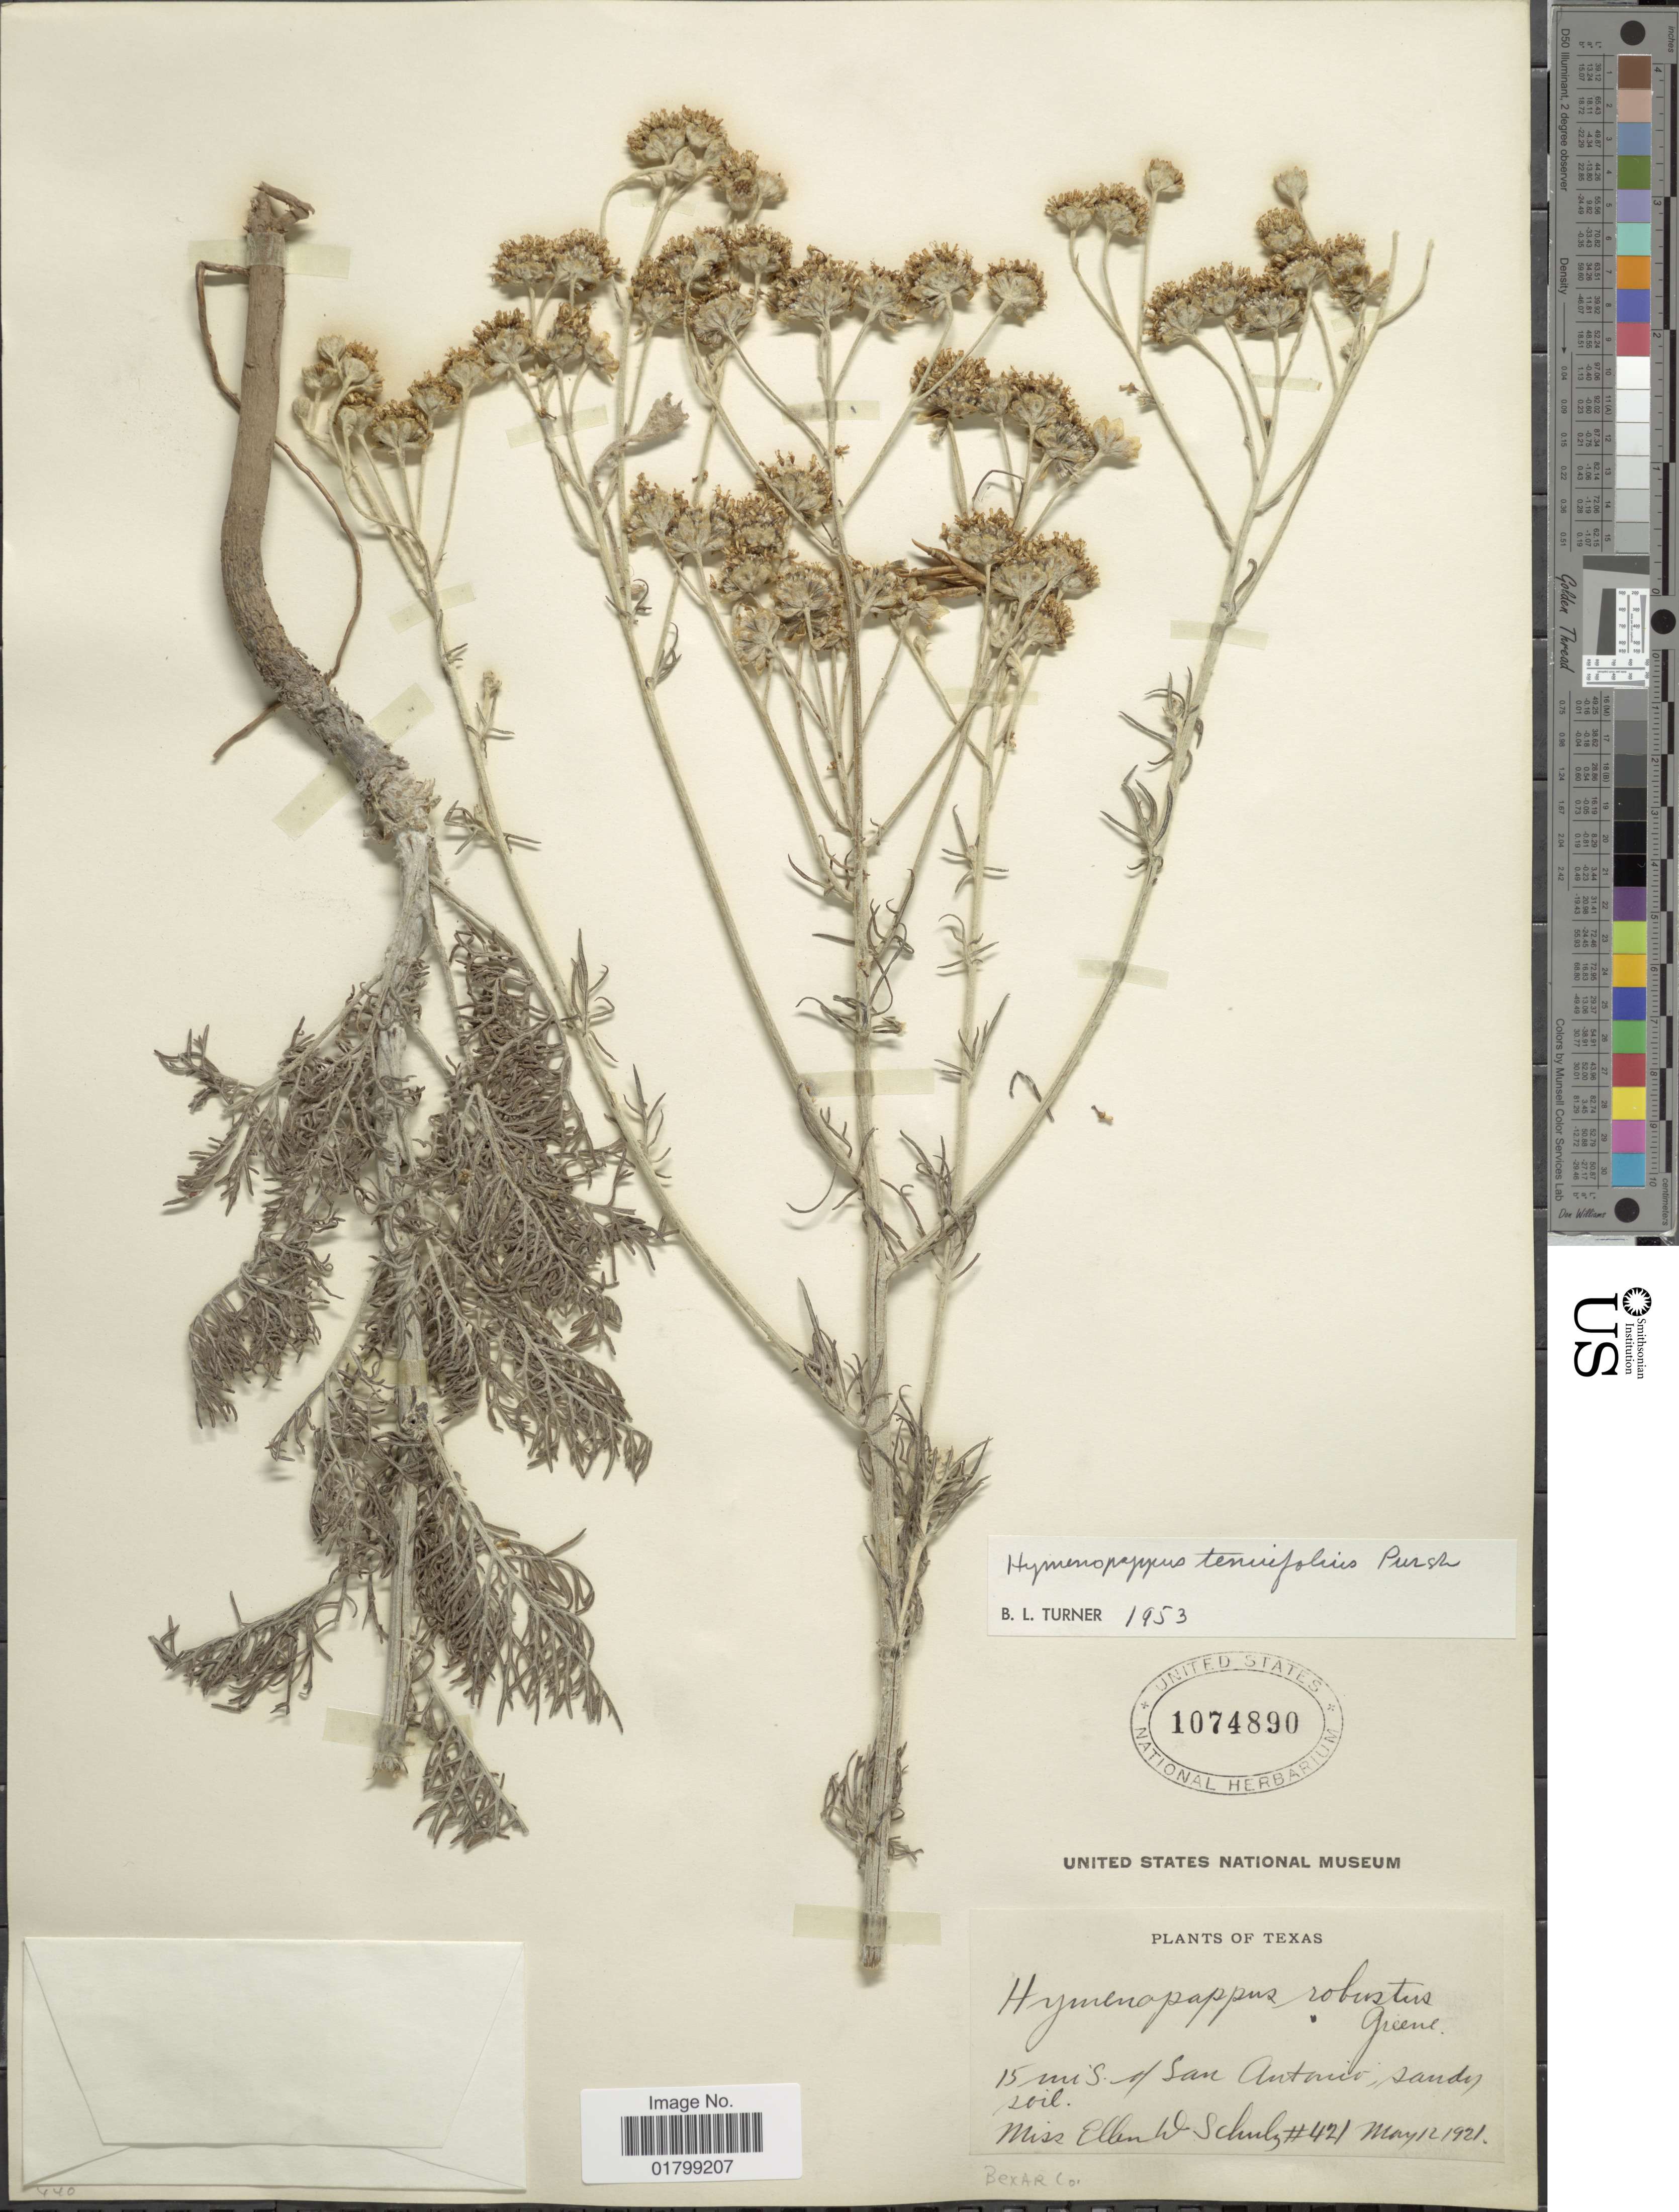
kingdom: Plantae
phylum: Tracheophyta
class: Magnoliopsida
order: Asterales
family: Asteraceae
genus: Hymenopappus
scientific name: Hymenopappus tenuifolius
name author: Pursh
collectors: E. D. Schulz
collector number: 421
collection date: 1921-05-12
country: United States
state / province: Texas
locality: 15 mi S of San Antonio, Bexar Co.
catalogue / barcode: US 1074890